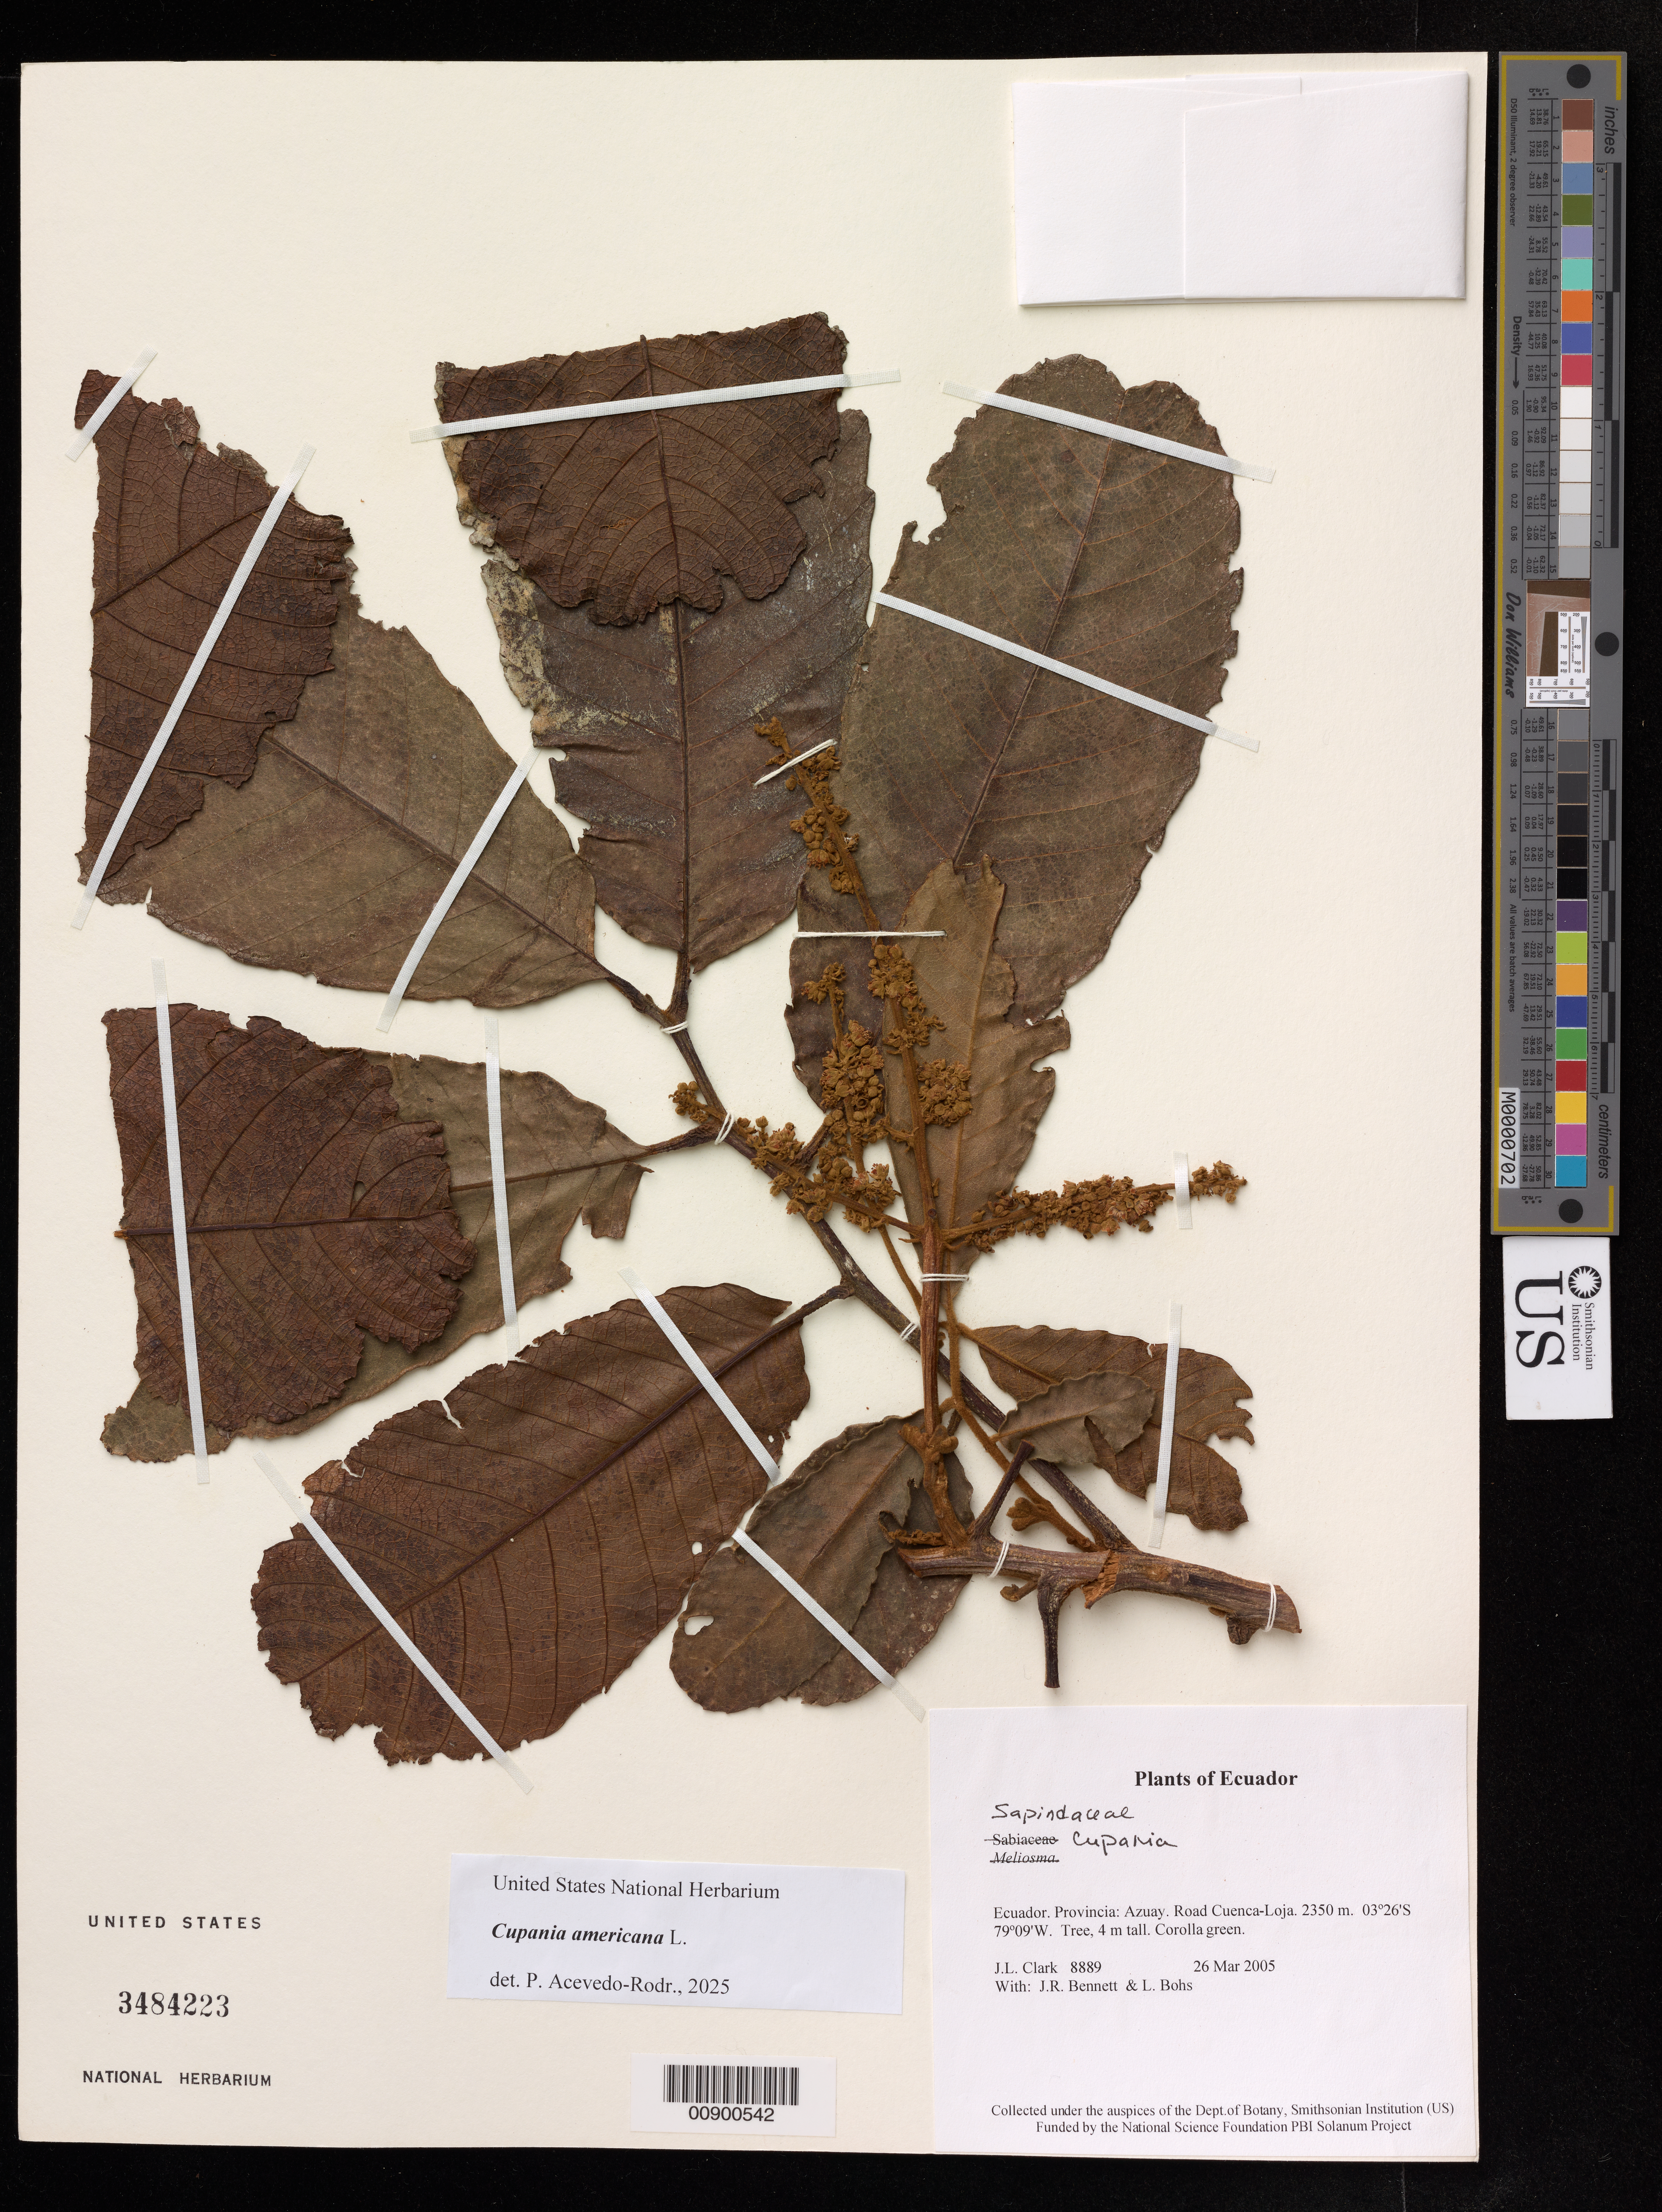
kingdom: Plantae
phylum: Tracheophyta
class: Magnoliopsida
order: Sapindales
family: Sapindaceae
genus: Cupania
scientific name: Cupania americana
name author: L.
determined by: Acevedo-Rodriguez, P., (US), Smithsonian Institution - National Museum of Natural History (UNITED STATES)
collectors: J. L. Clark, J. R. Bennett & L. A. Bohs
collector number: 8889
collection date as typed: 26 Mar 2005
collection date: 2005-03-26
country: Ecuador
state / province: Azuay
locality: Road Cuenca-Loja.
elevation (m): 2350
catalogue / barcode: US 3484223